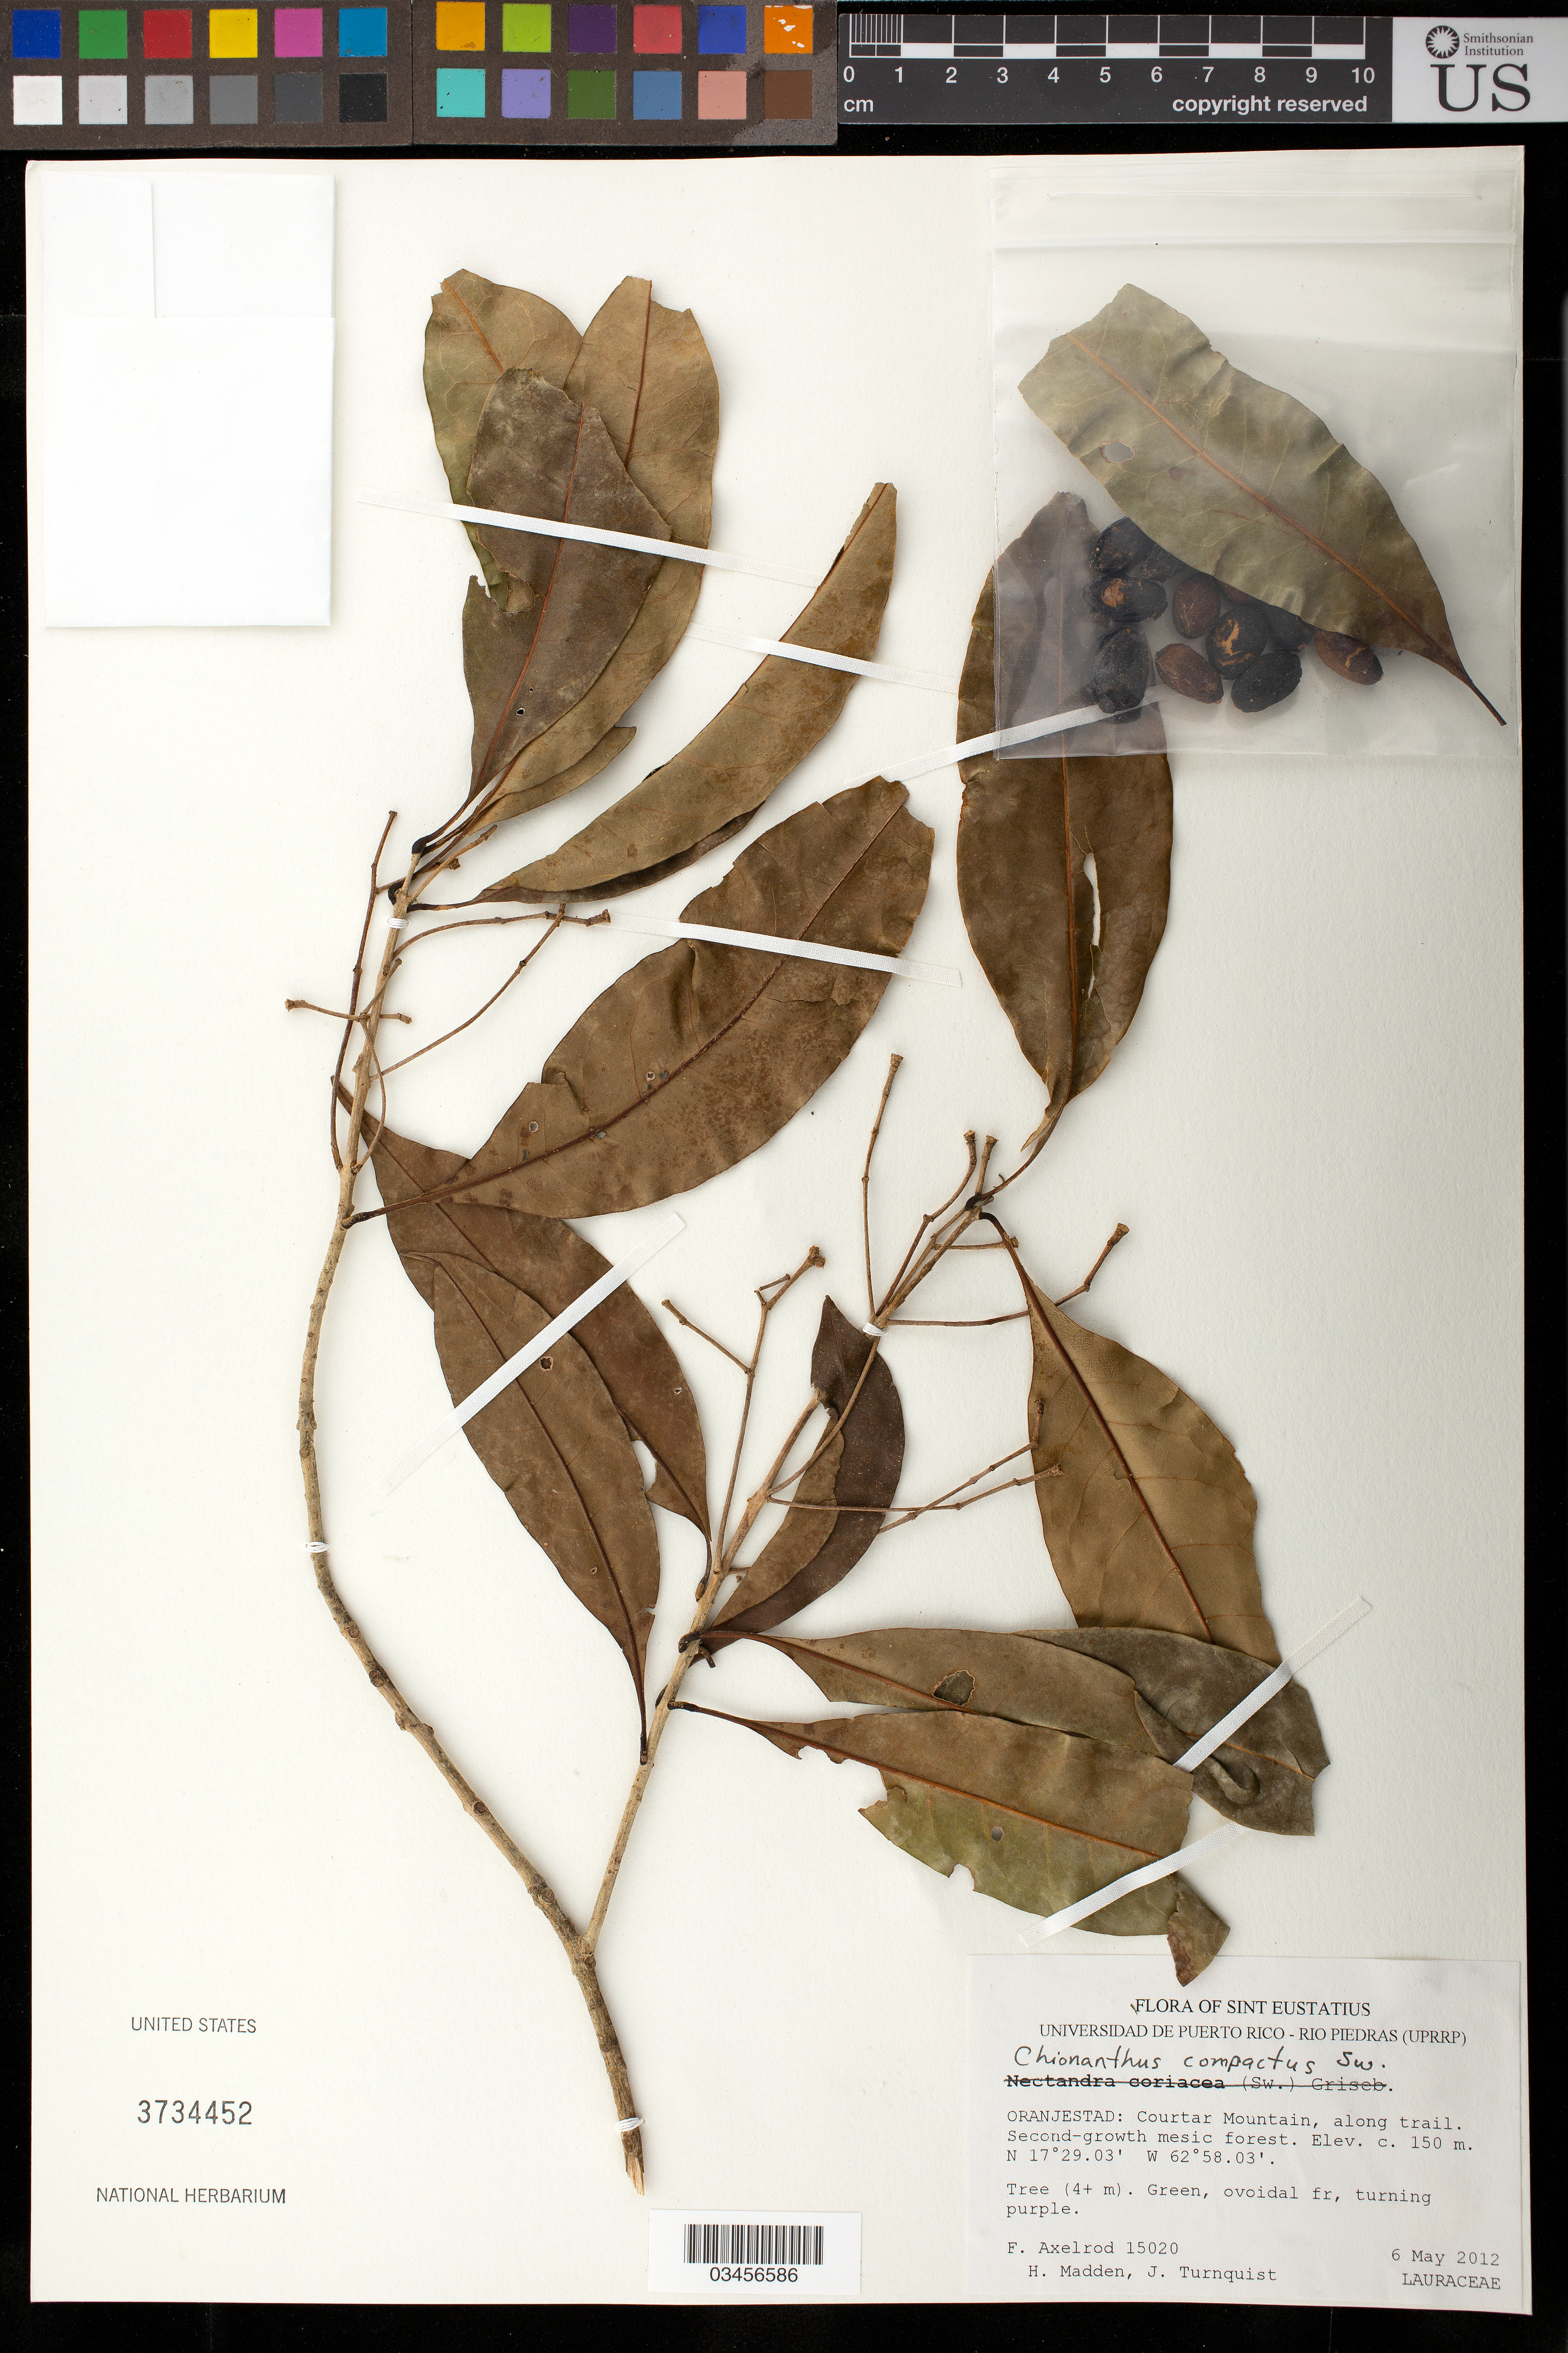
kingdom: Plantae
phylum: Tracheophyta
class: Magnoliopsida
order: Lamiales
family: Oleaceae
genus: Chionanthus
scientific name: Chionanthus compactus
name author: Sw.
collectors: F. S. Axelrod, H. Madden & J. Turnquist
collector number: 15020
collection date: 2012-05-06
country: Netherlands Antilles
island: Sint Eustatius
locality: Orangestad: Courtar Mountain, along trail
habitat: Second-growth mesic forest, along trail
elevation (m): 150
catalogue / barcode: US 3734452